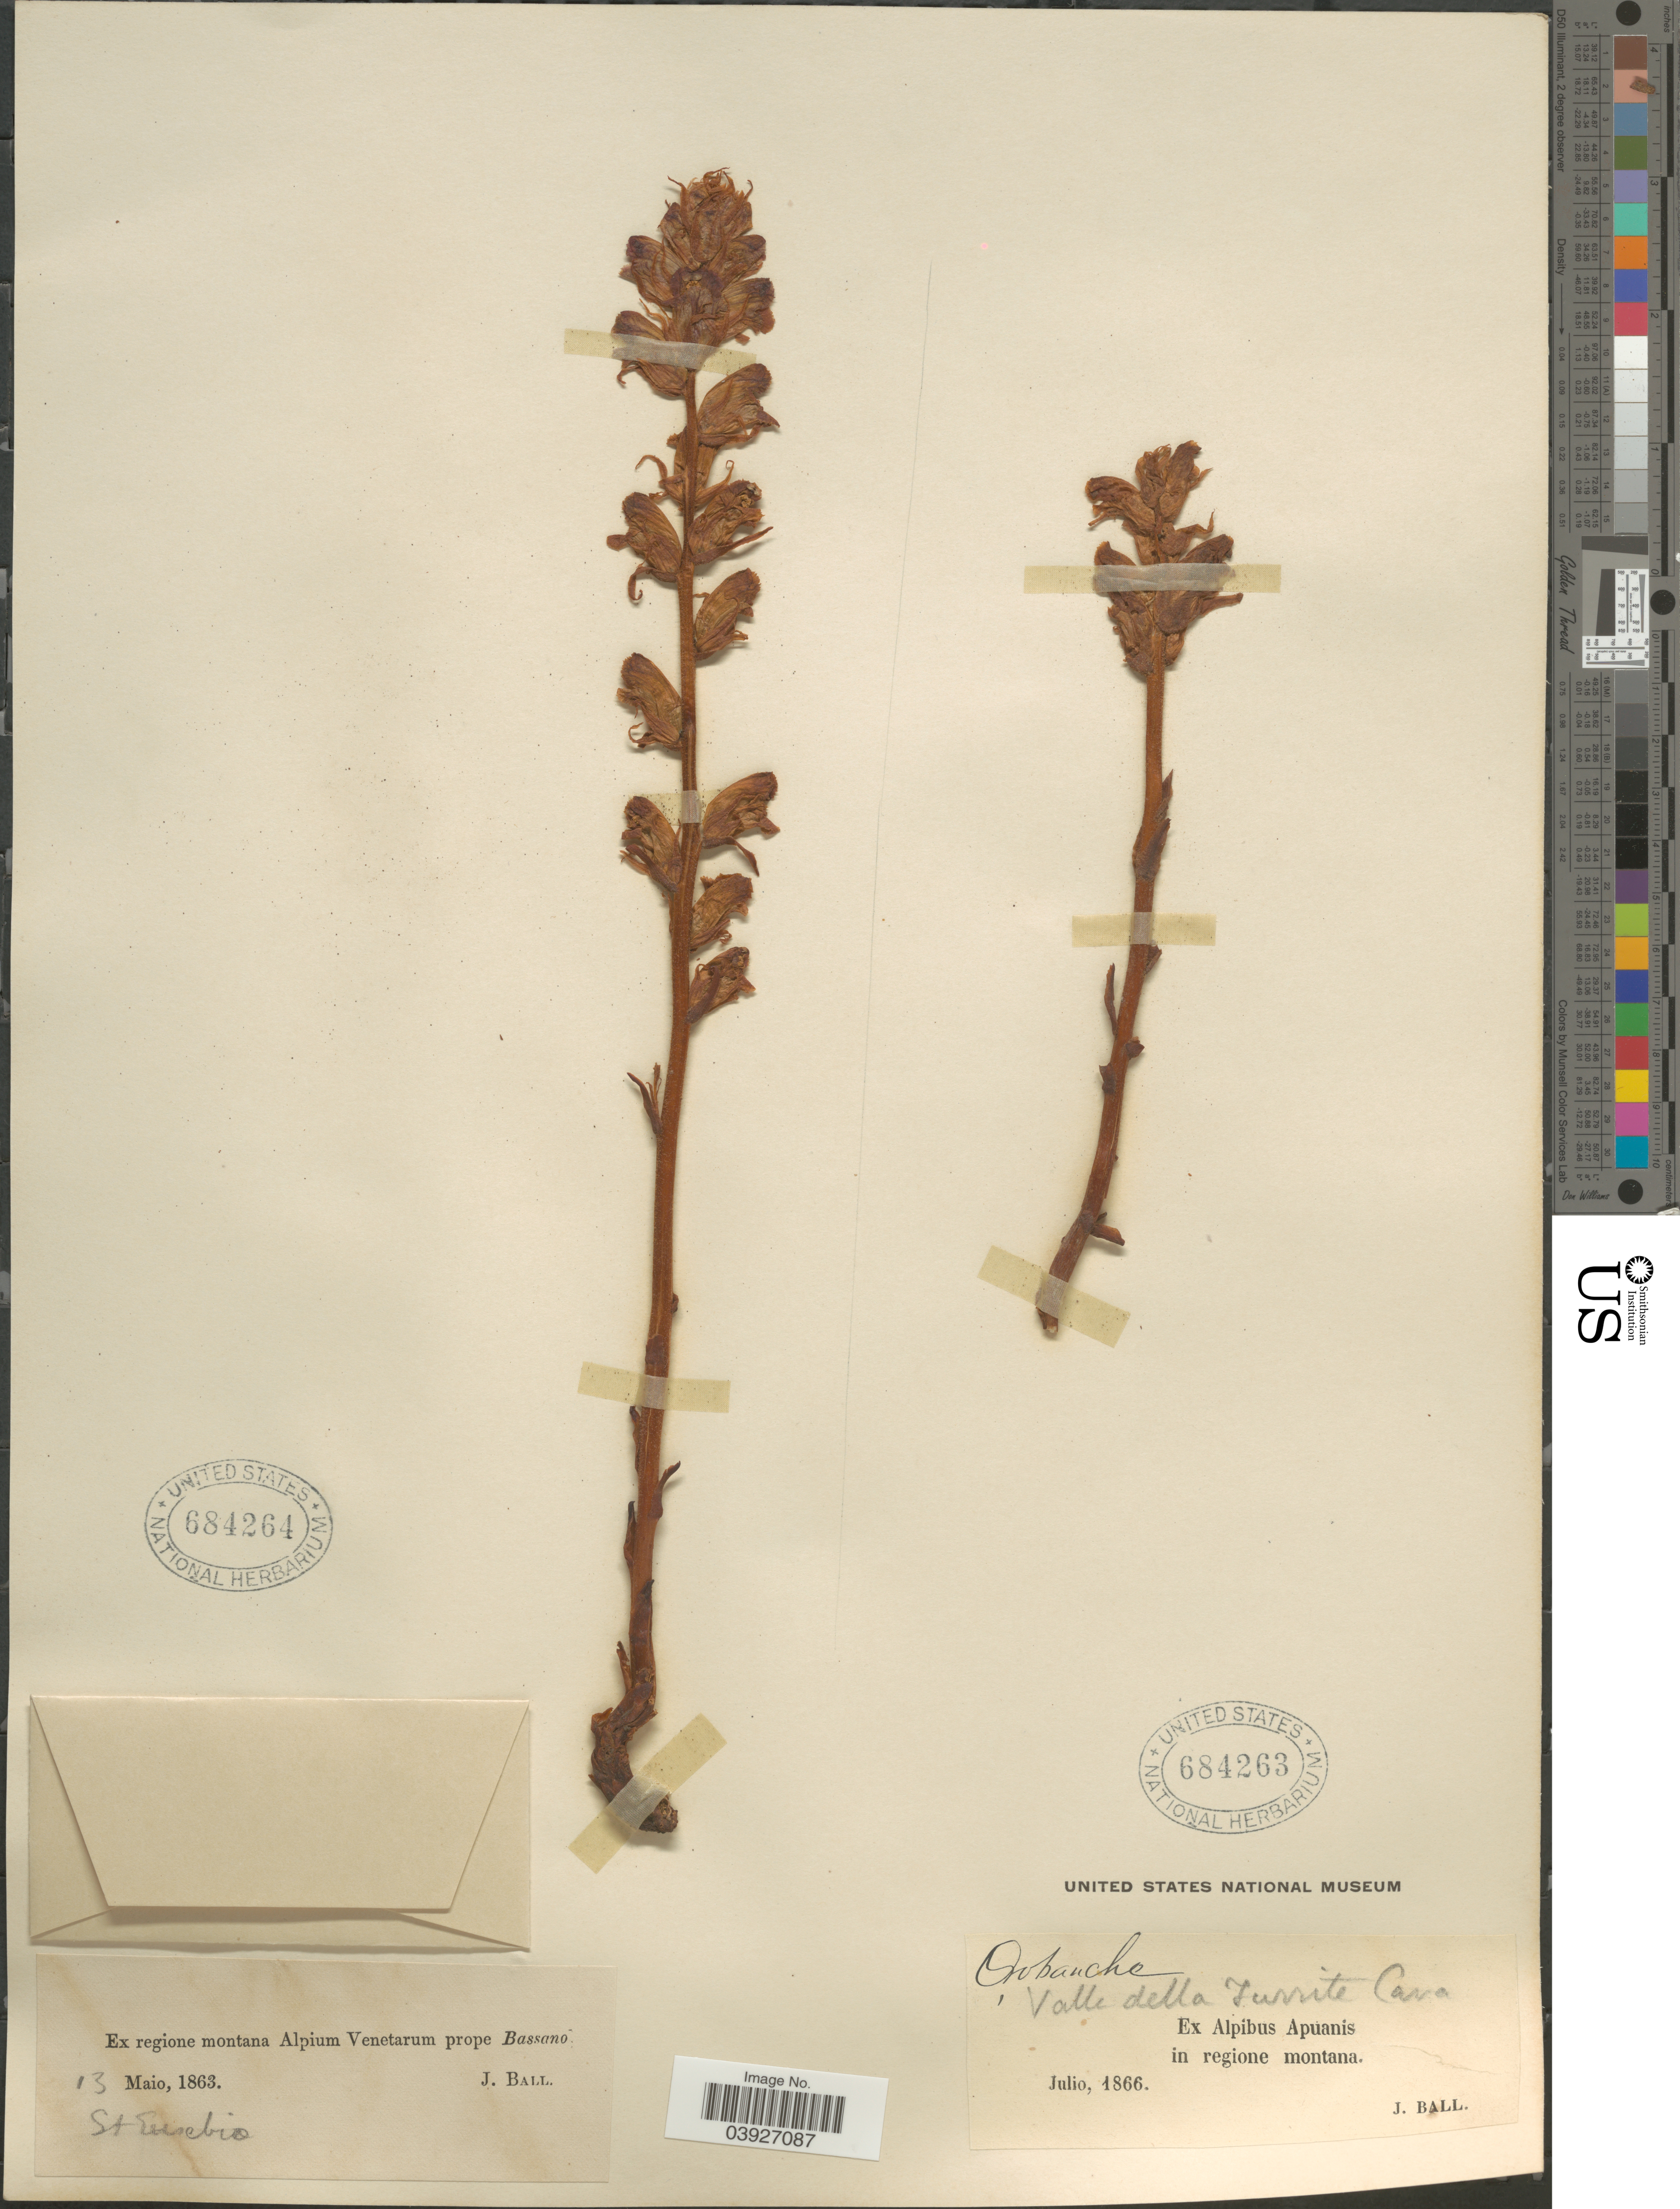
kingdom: Plantae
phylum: Tracheophyta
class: Magnoliopsida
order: Lamiales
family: Orobanchaceae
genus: Epifagus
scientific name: Epifagus sp.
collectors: J. Ball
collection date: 1963-05-13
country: Italy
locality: Ex regione montana Alpium Venetarum prope Bassano. St. Eusebio.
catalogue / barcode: US 684264-2